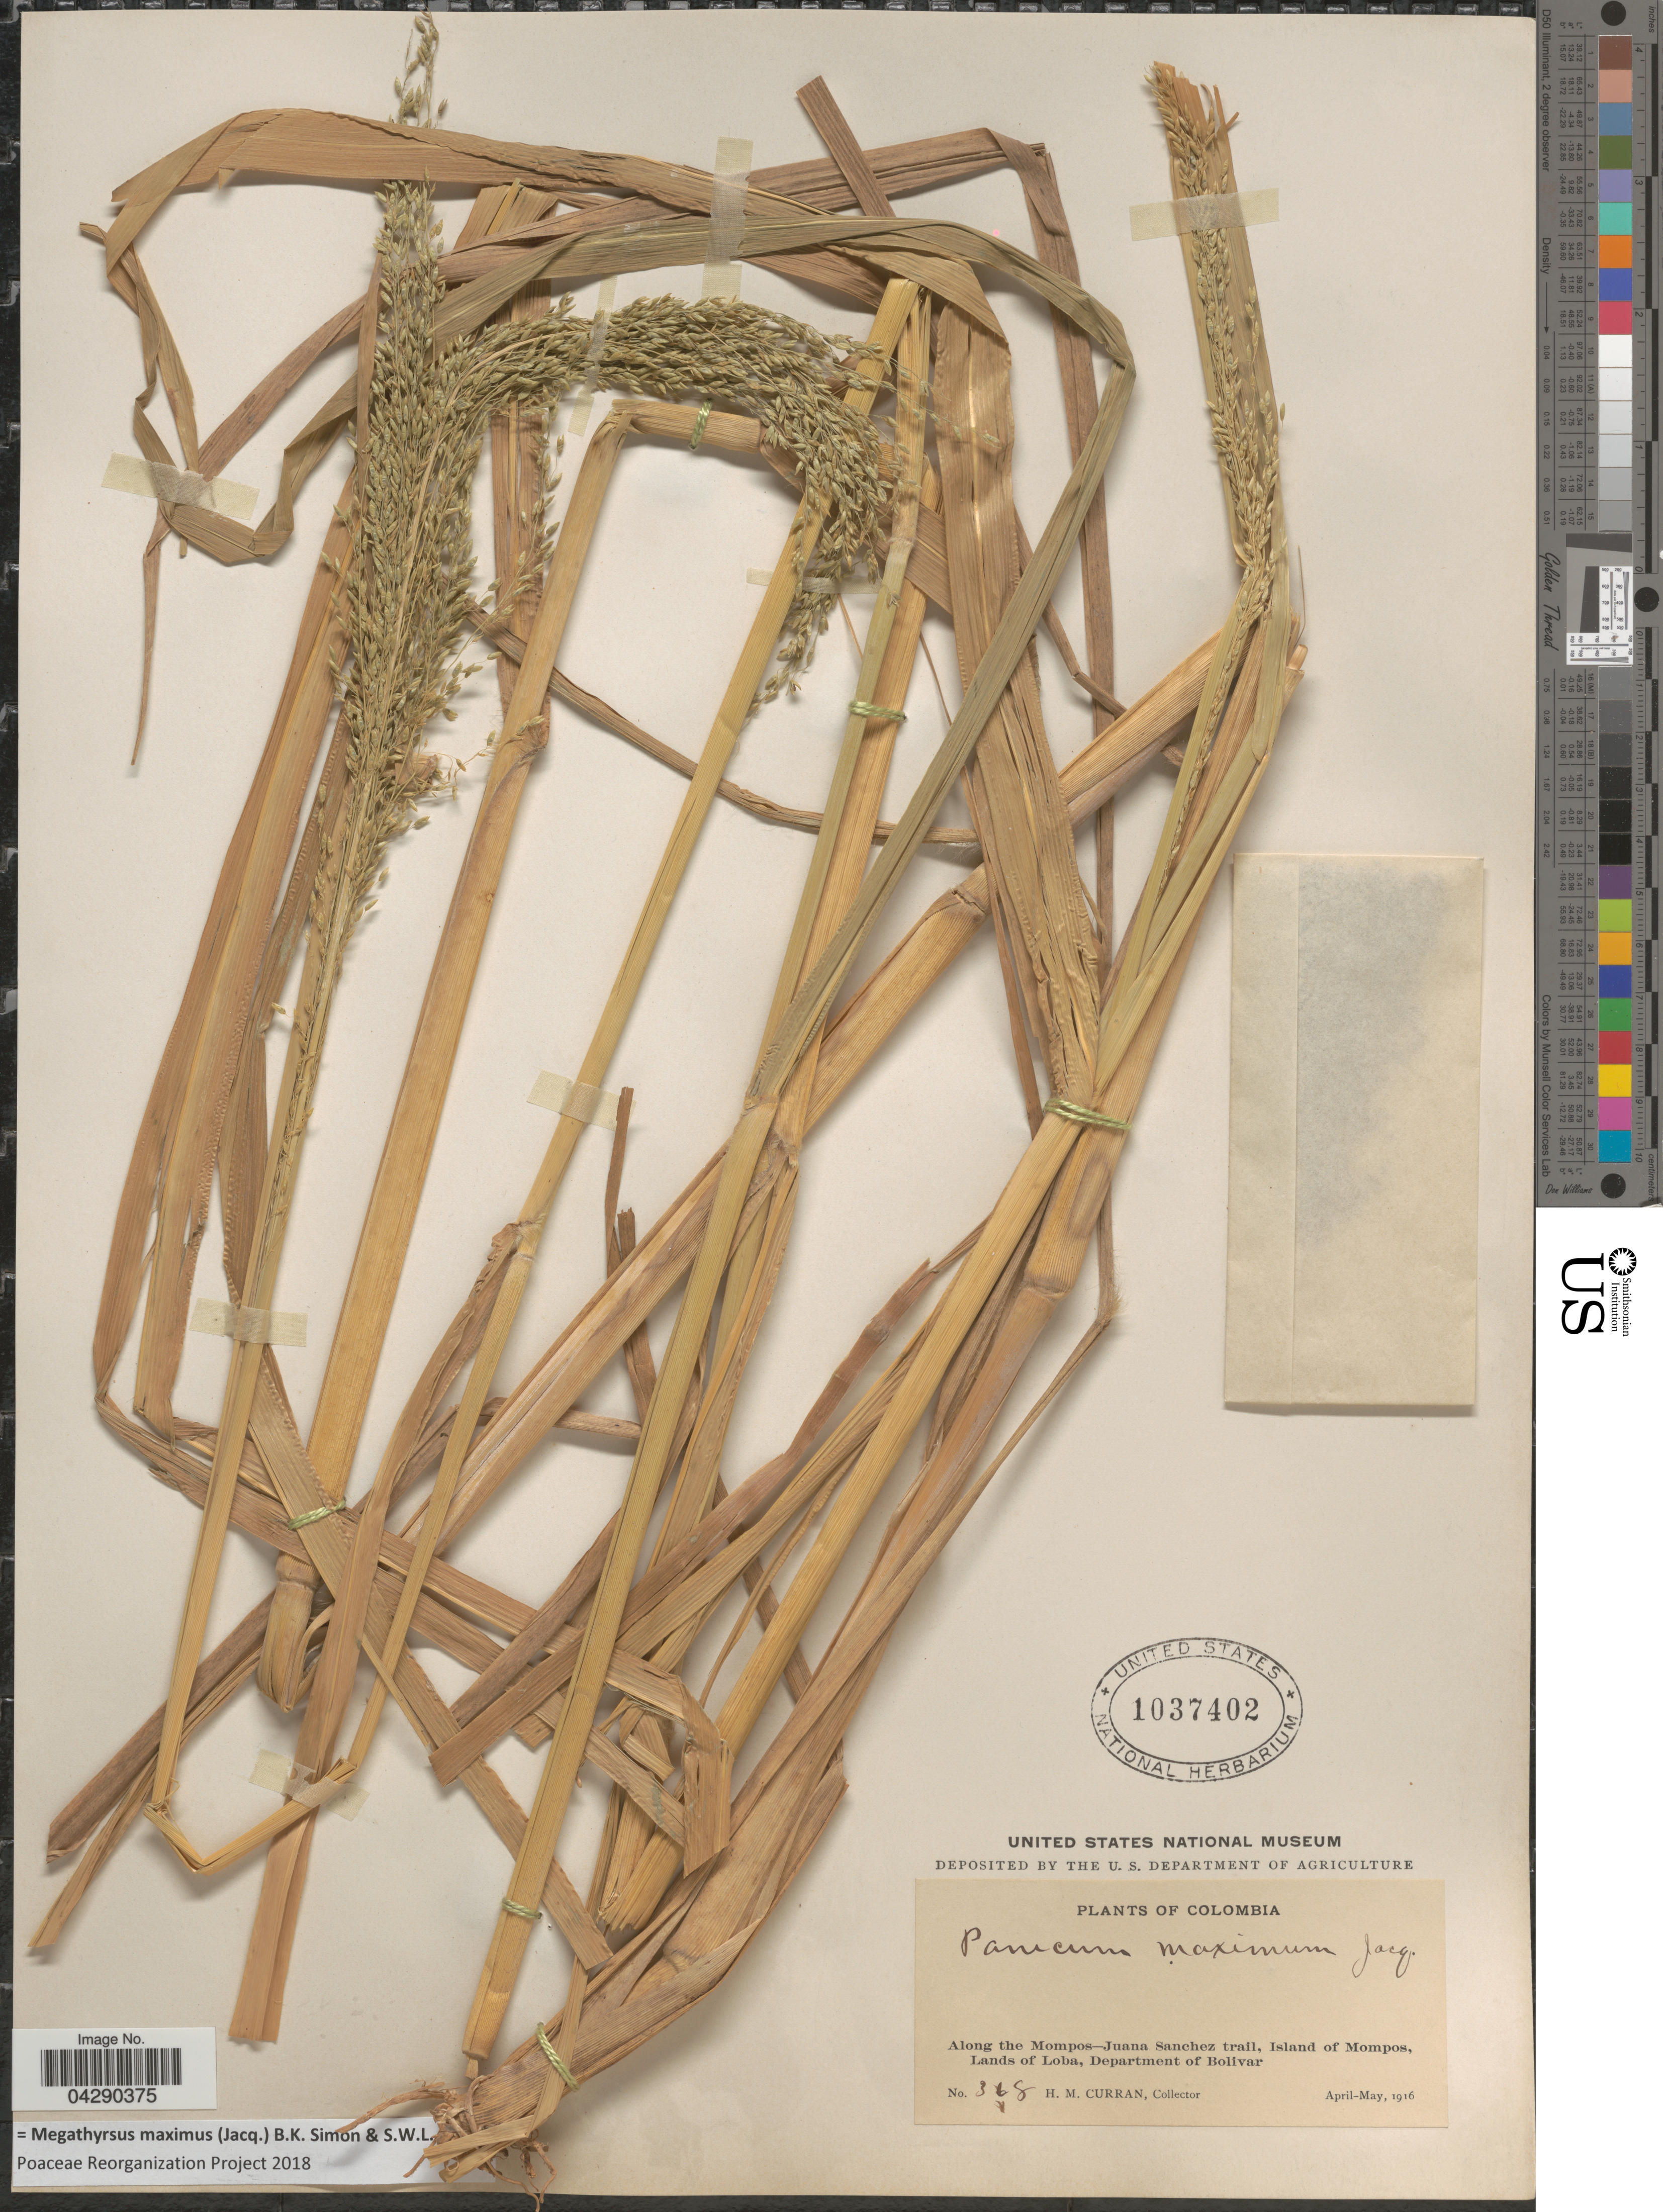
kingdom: Plantae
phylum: Tracheophyta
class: Liliopsida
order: Poales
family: Poaceae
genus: Megathyrsus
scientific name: Megathyrsus maximus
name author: (Jacq.) B.K. Simon & S.W.L. Jacobs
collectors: H. M. Curran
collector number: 368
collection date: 1916-04/1916-05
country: Colombia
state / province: Bolívar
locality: Along the Mompos-Juana Sanchez trail, Island of Mompos, Lands of Loba, Department of Bolivar.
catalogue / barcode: US 1037402